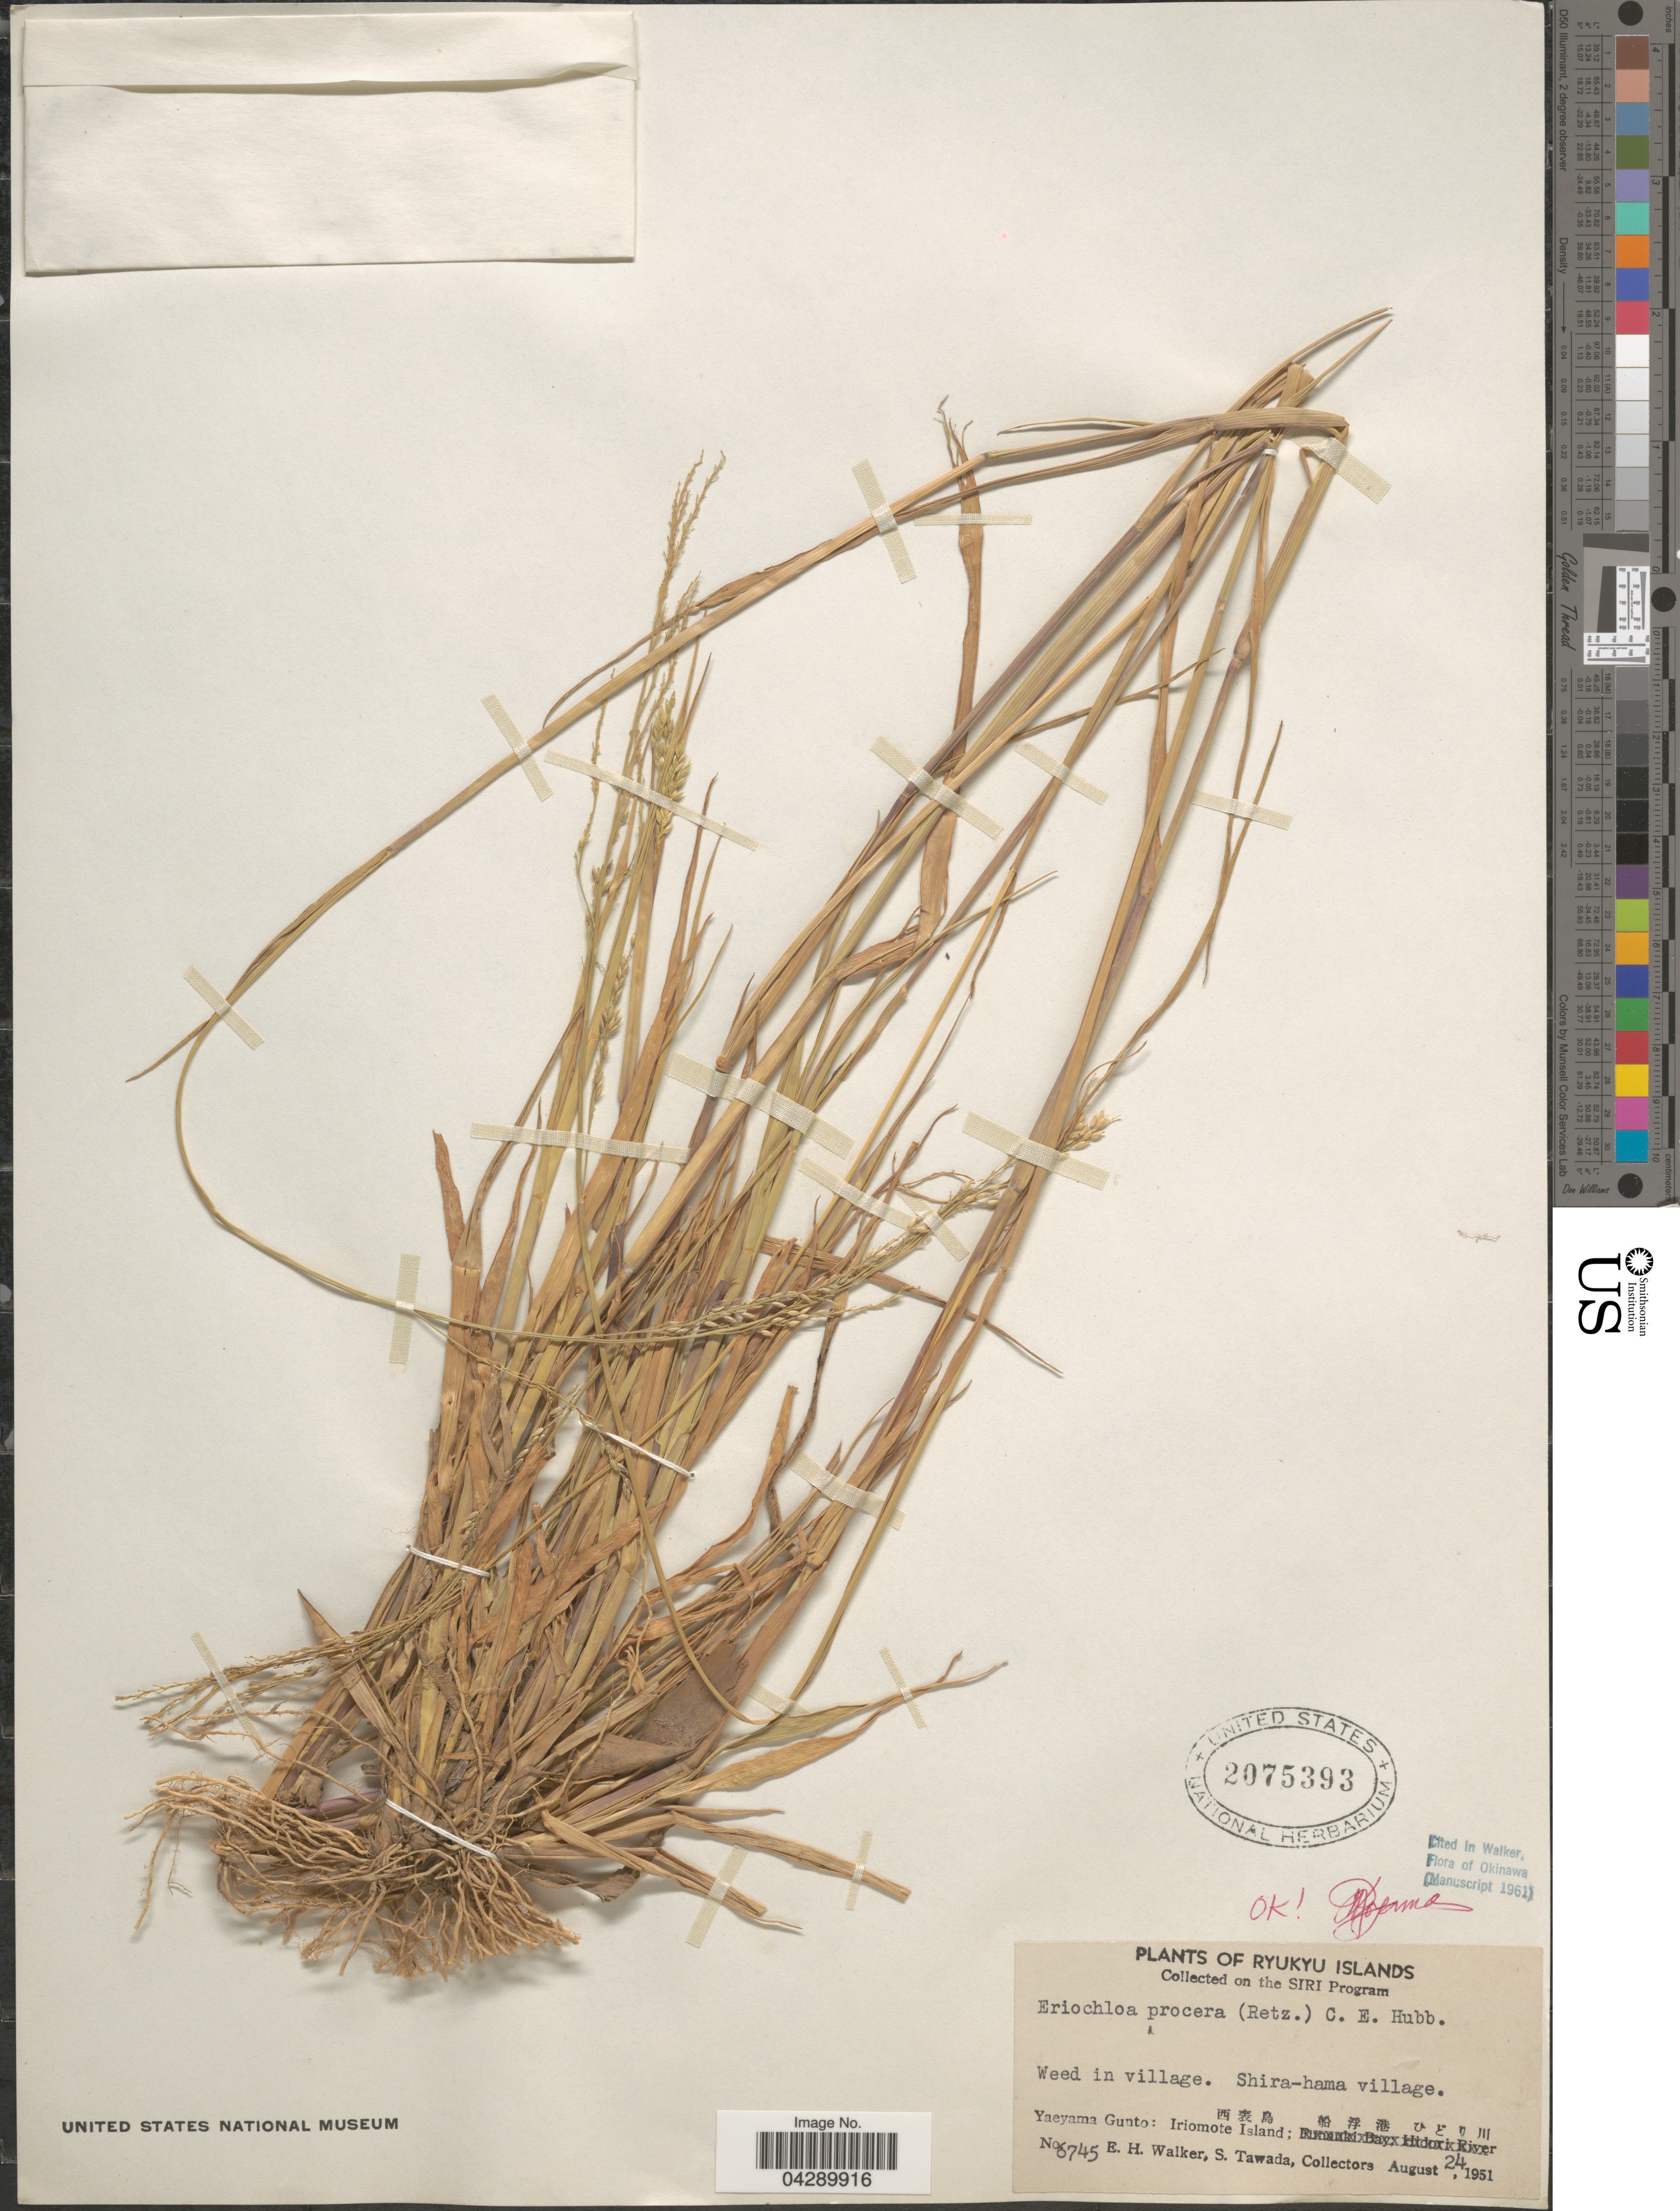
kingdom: Plantae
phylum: Tracheophyta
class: Liliopsida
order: Poales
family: Poaceae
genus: Eriochloa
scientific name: Eriochloa procera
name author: (Retz.) C.E. Hubb.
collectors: E. H. Walker & S. Tawada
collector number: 6745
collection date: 1951-08-24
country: Japan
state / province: Okinawa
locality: Ryukyu Islands. Shira-hama village. Yaeyama Gunto: Iriomote Island.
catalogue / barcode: US 2075393